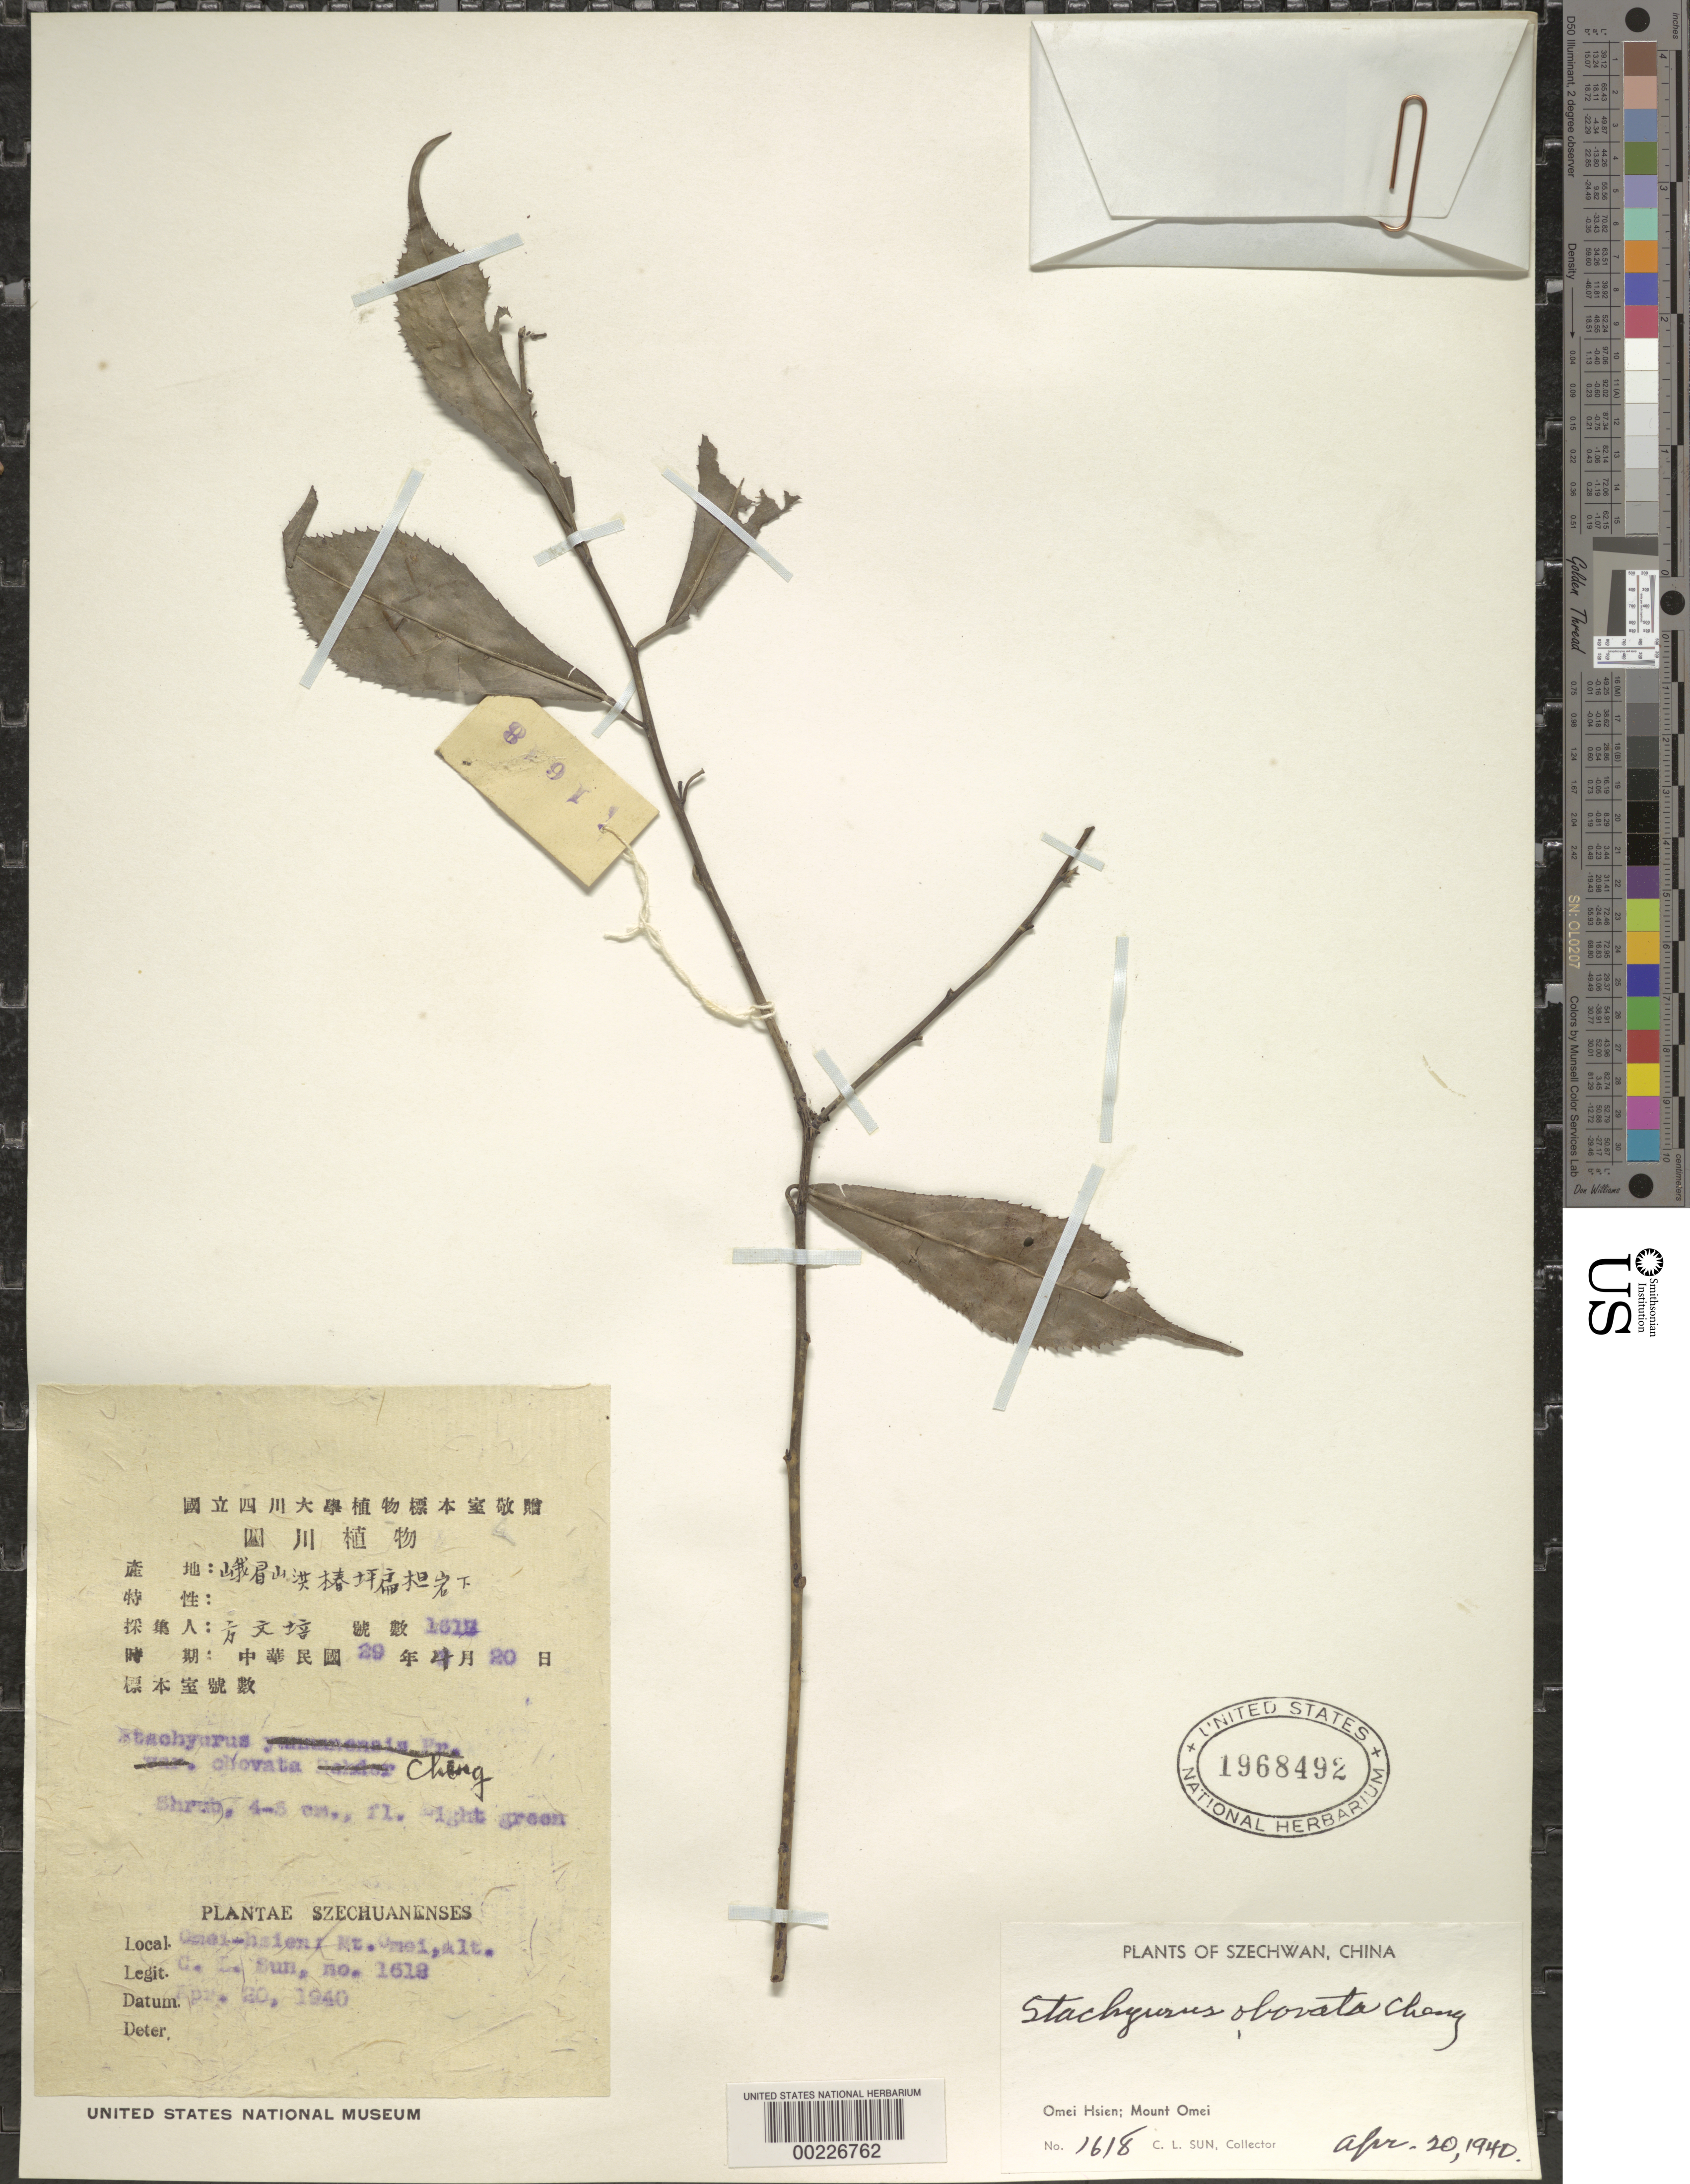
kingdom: Plantae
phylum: Tracheophyta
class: Magnoliopsida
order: Crossosomatales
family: Stachyuraceae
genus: Stachyurus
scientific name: Stachyurus obovatus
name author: (Rehder) Hand.-Mazz.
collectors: W. K. Hu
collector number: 1618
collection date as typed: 20 Apr 1940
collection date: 1940-04-20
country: China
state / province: Sichuan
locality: Omei hsien; mount omei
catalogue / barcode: US 1968492